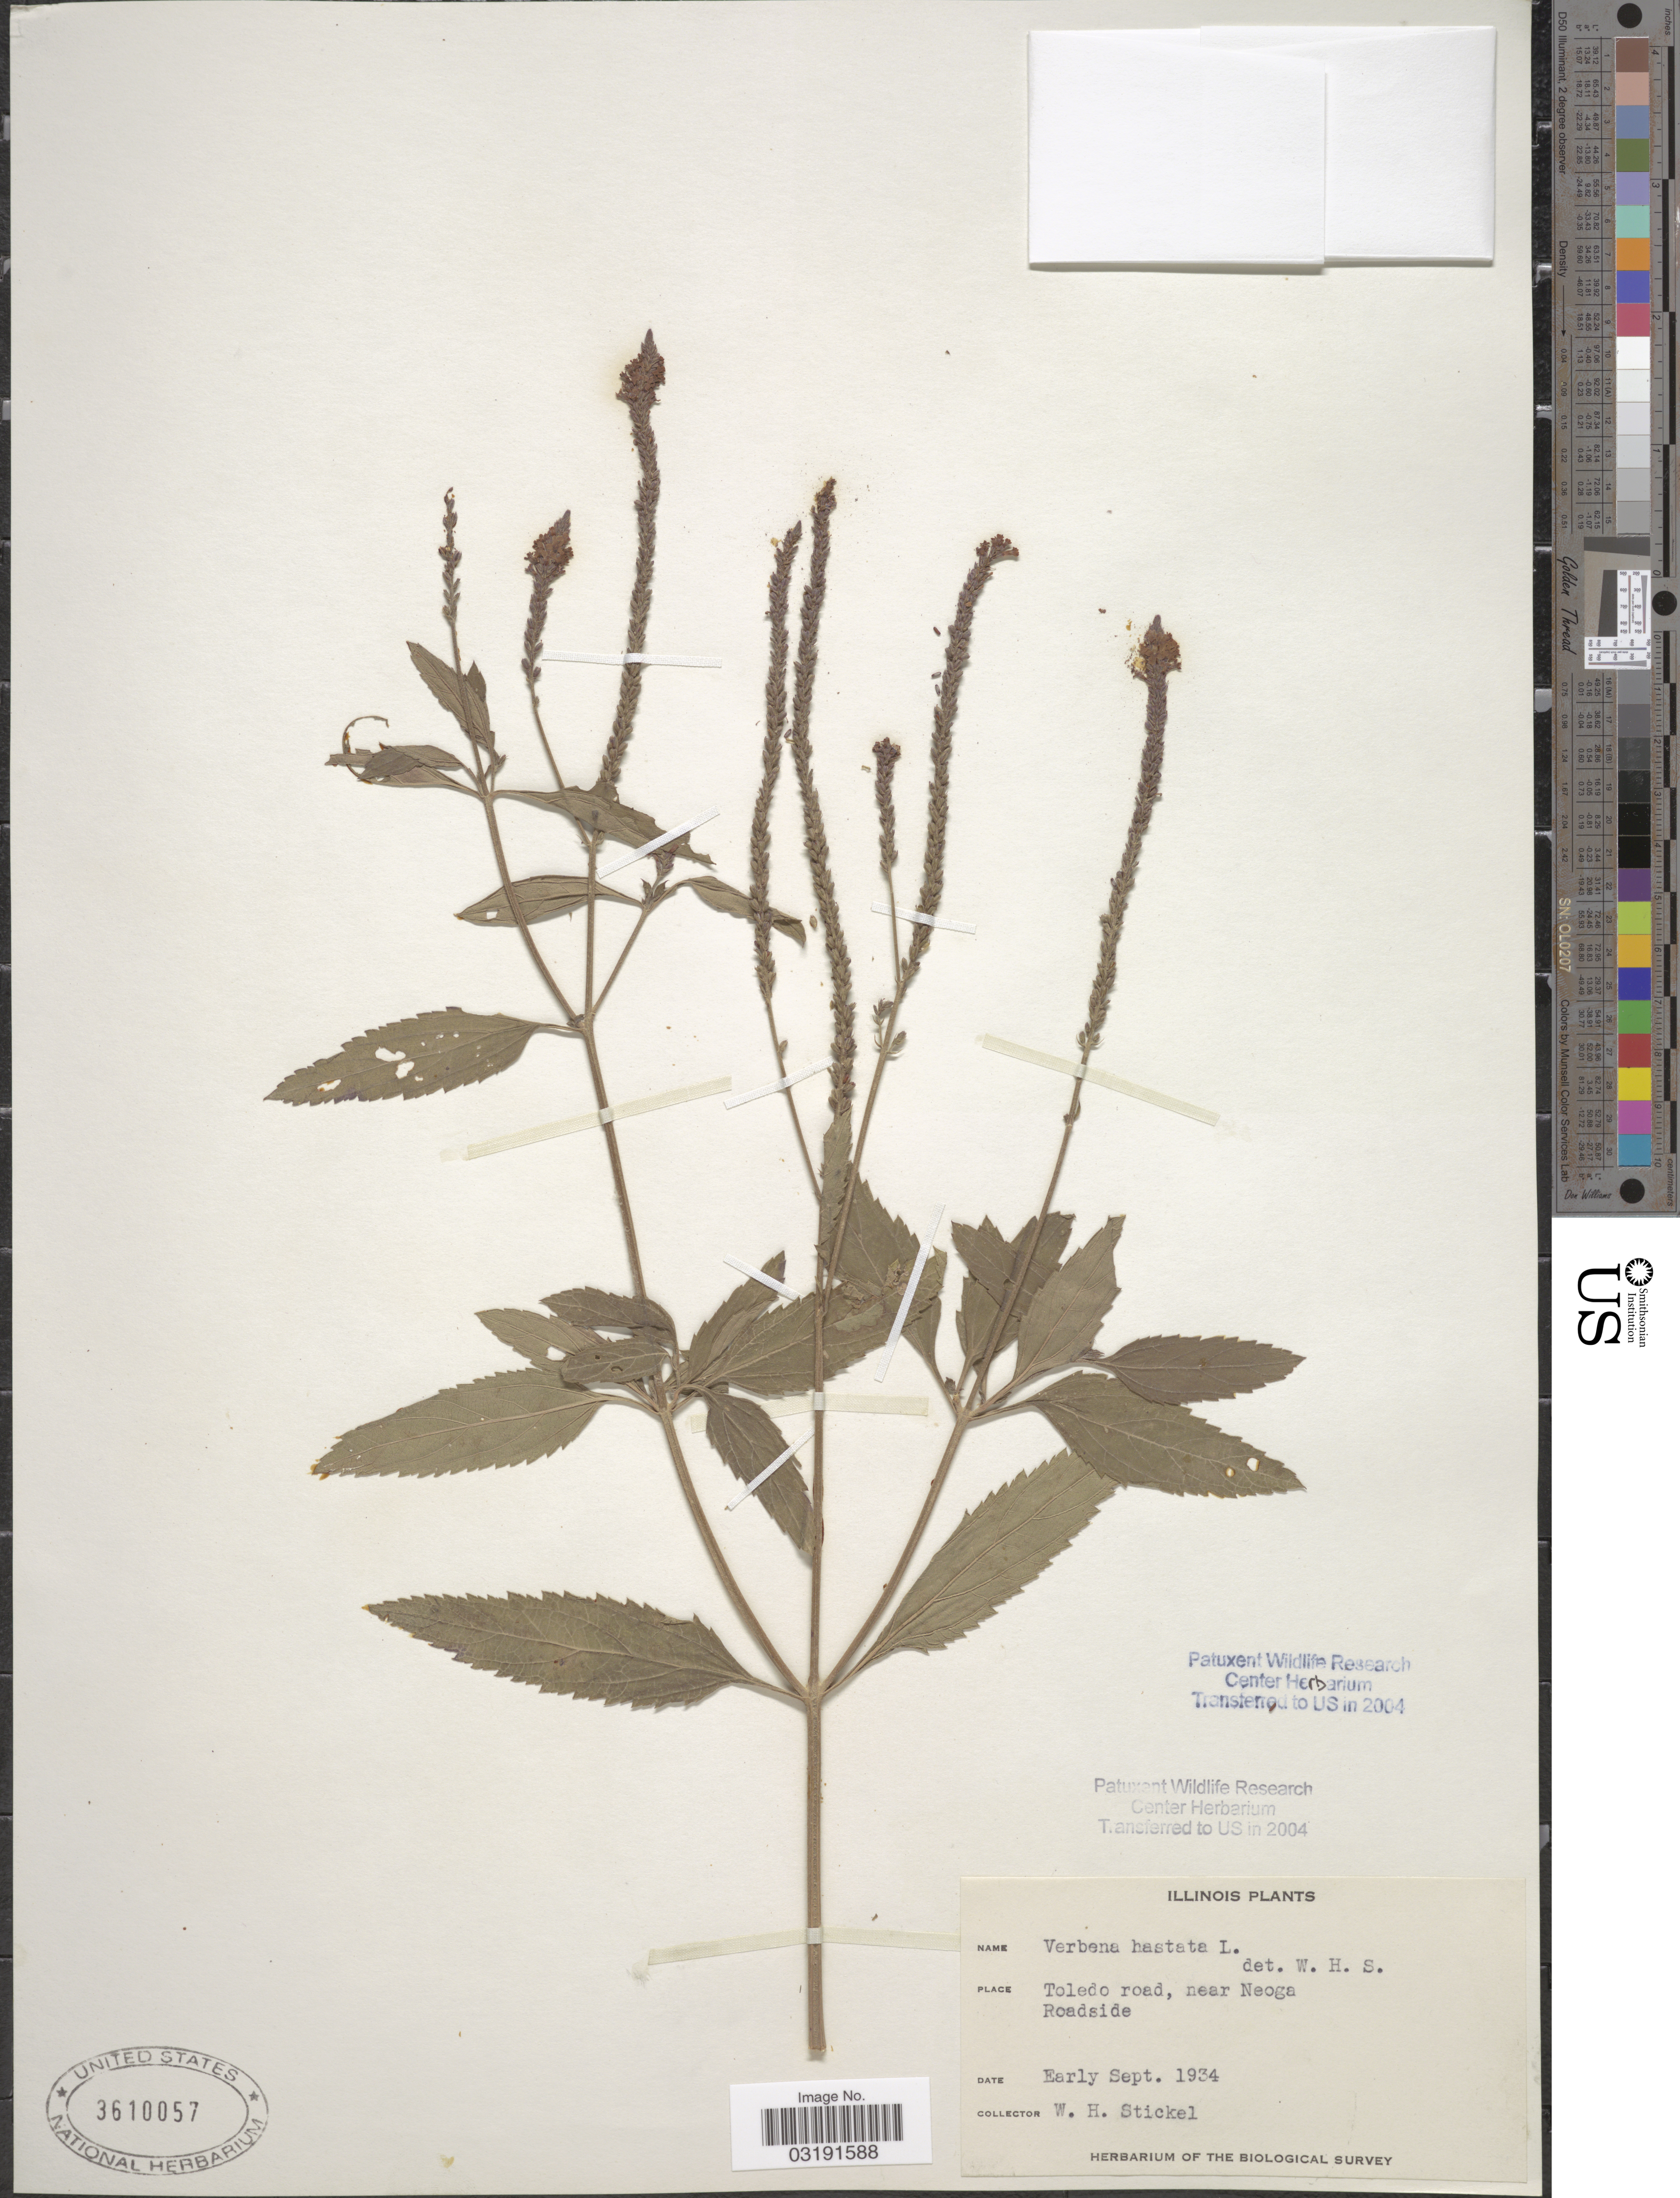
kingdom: Plantae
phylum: Tracheophyta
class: Magnoliopsida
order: Lamiales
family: Verbenaceae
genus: Verbena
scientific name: Verbena hastata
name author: L.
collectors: W. Stickel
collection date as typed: Early Sept. 1934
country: United States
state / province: Illinois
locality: Toledo road, near Neoga Roadside.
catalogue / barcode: US 3610057